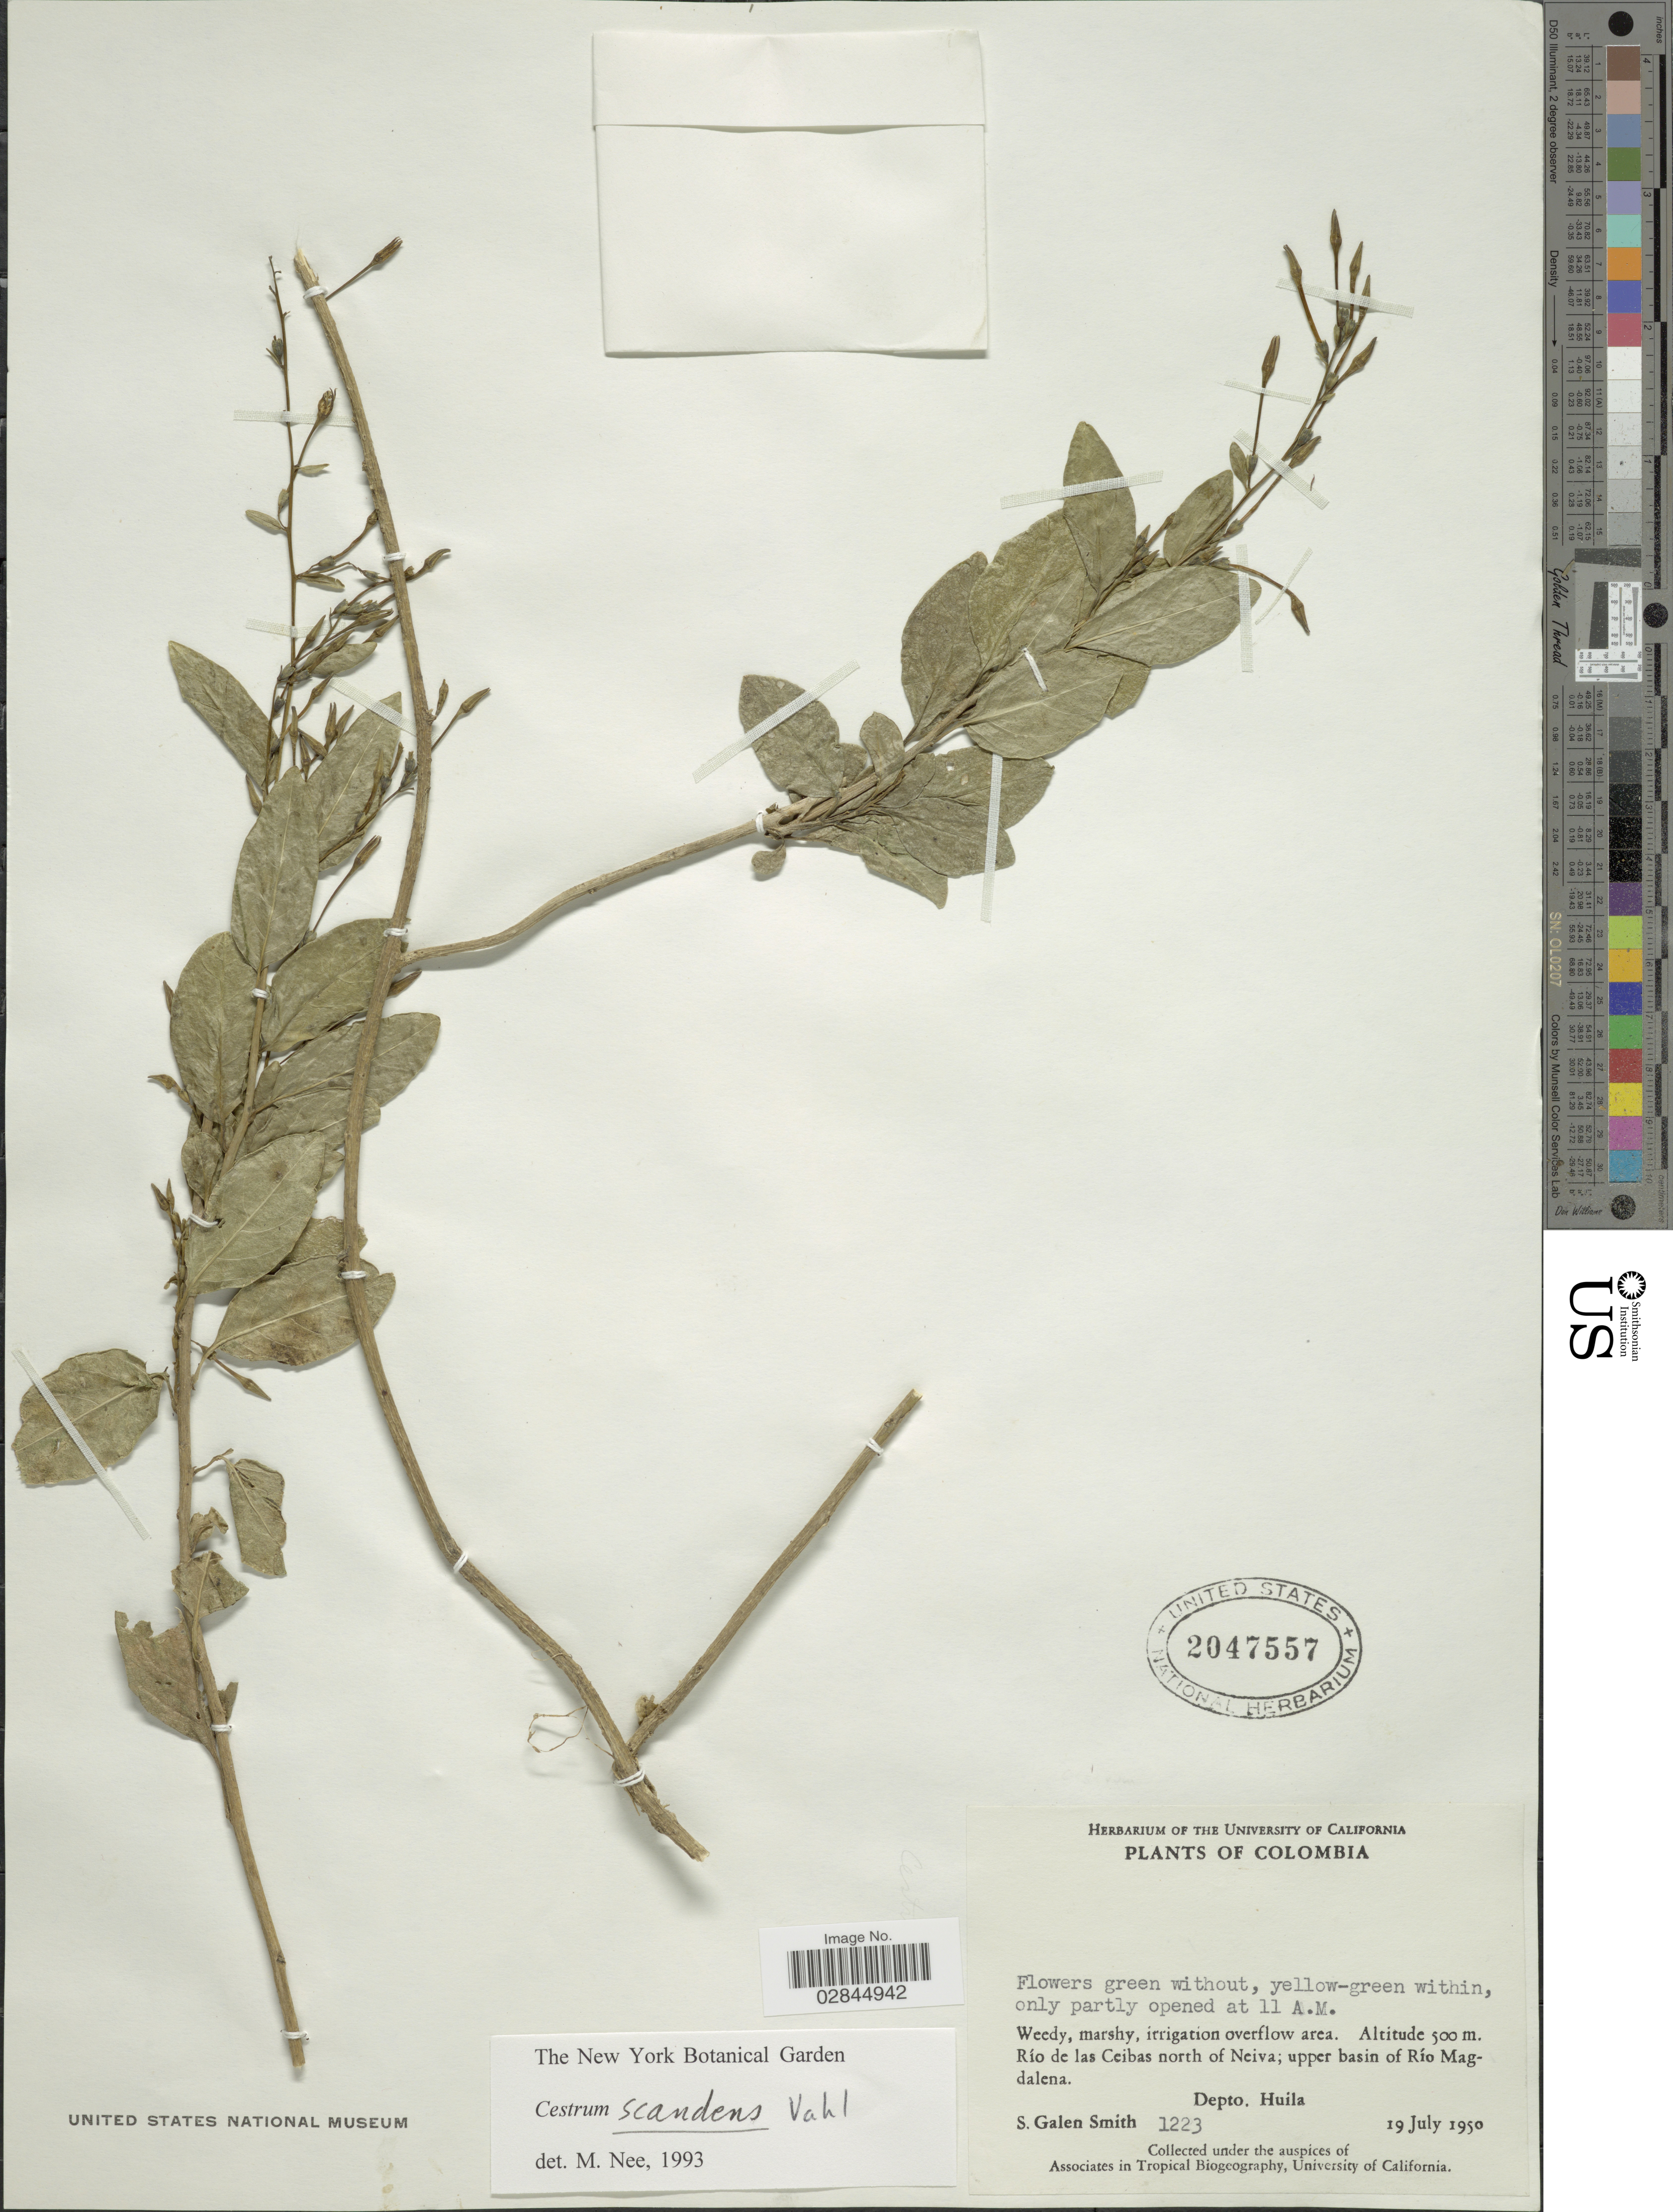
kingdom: Plantae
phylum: Tracheophyta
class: Magnoliopsida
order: Solanales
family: Solanaceae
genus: Cestrum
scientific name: Cestrum scandens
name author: Vahl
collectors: S. G. Smith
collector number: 1223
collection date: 1950-07-19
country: Colombia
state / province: Huila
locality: Río de las Ceibas north of Neiva; upper basin of Río Magdalena. Depto. Huila.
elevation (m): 500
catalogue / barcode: US 2047557